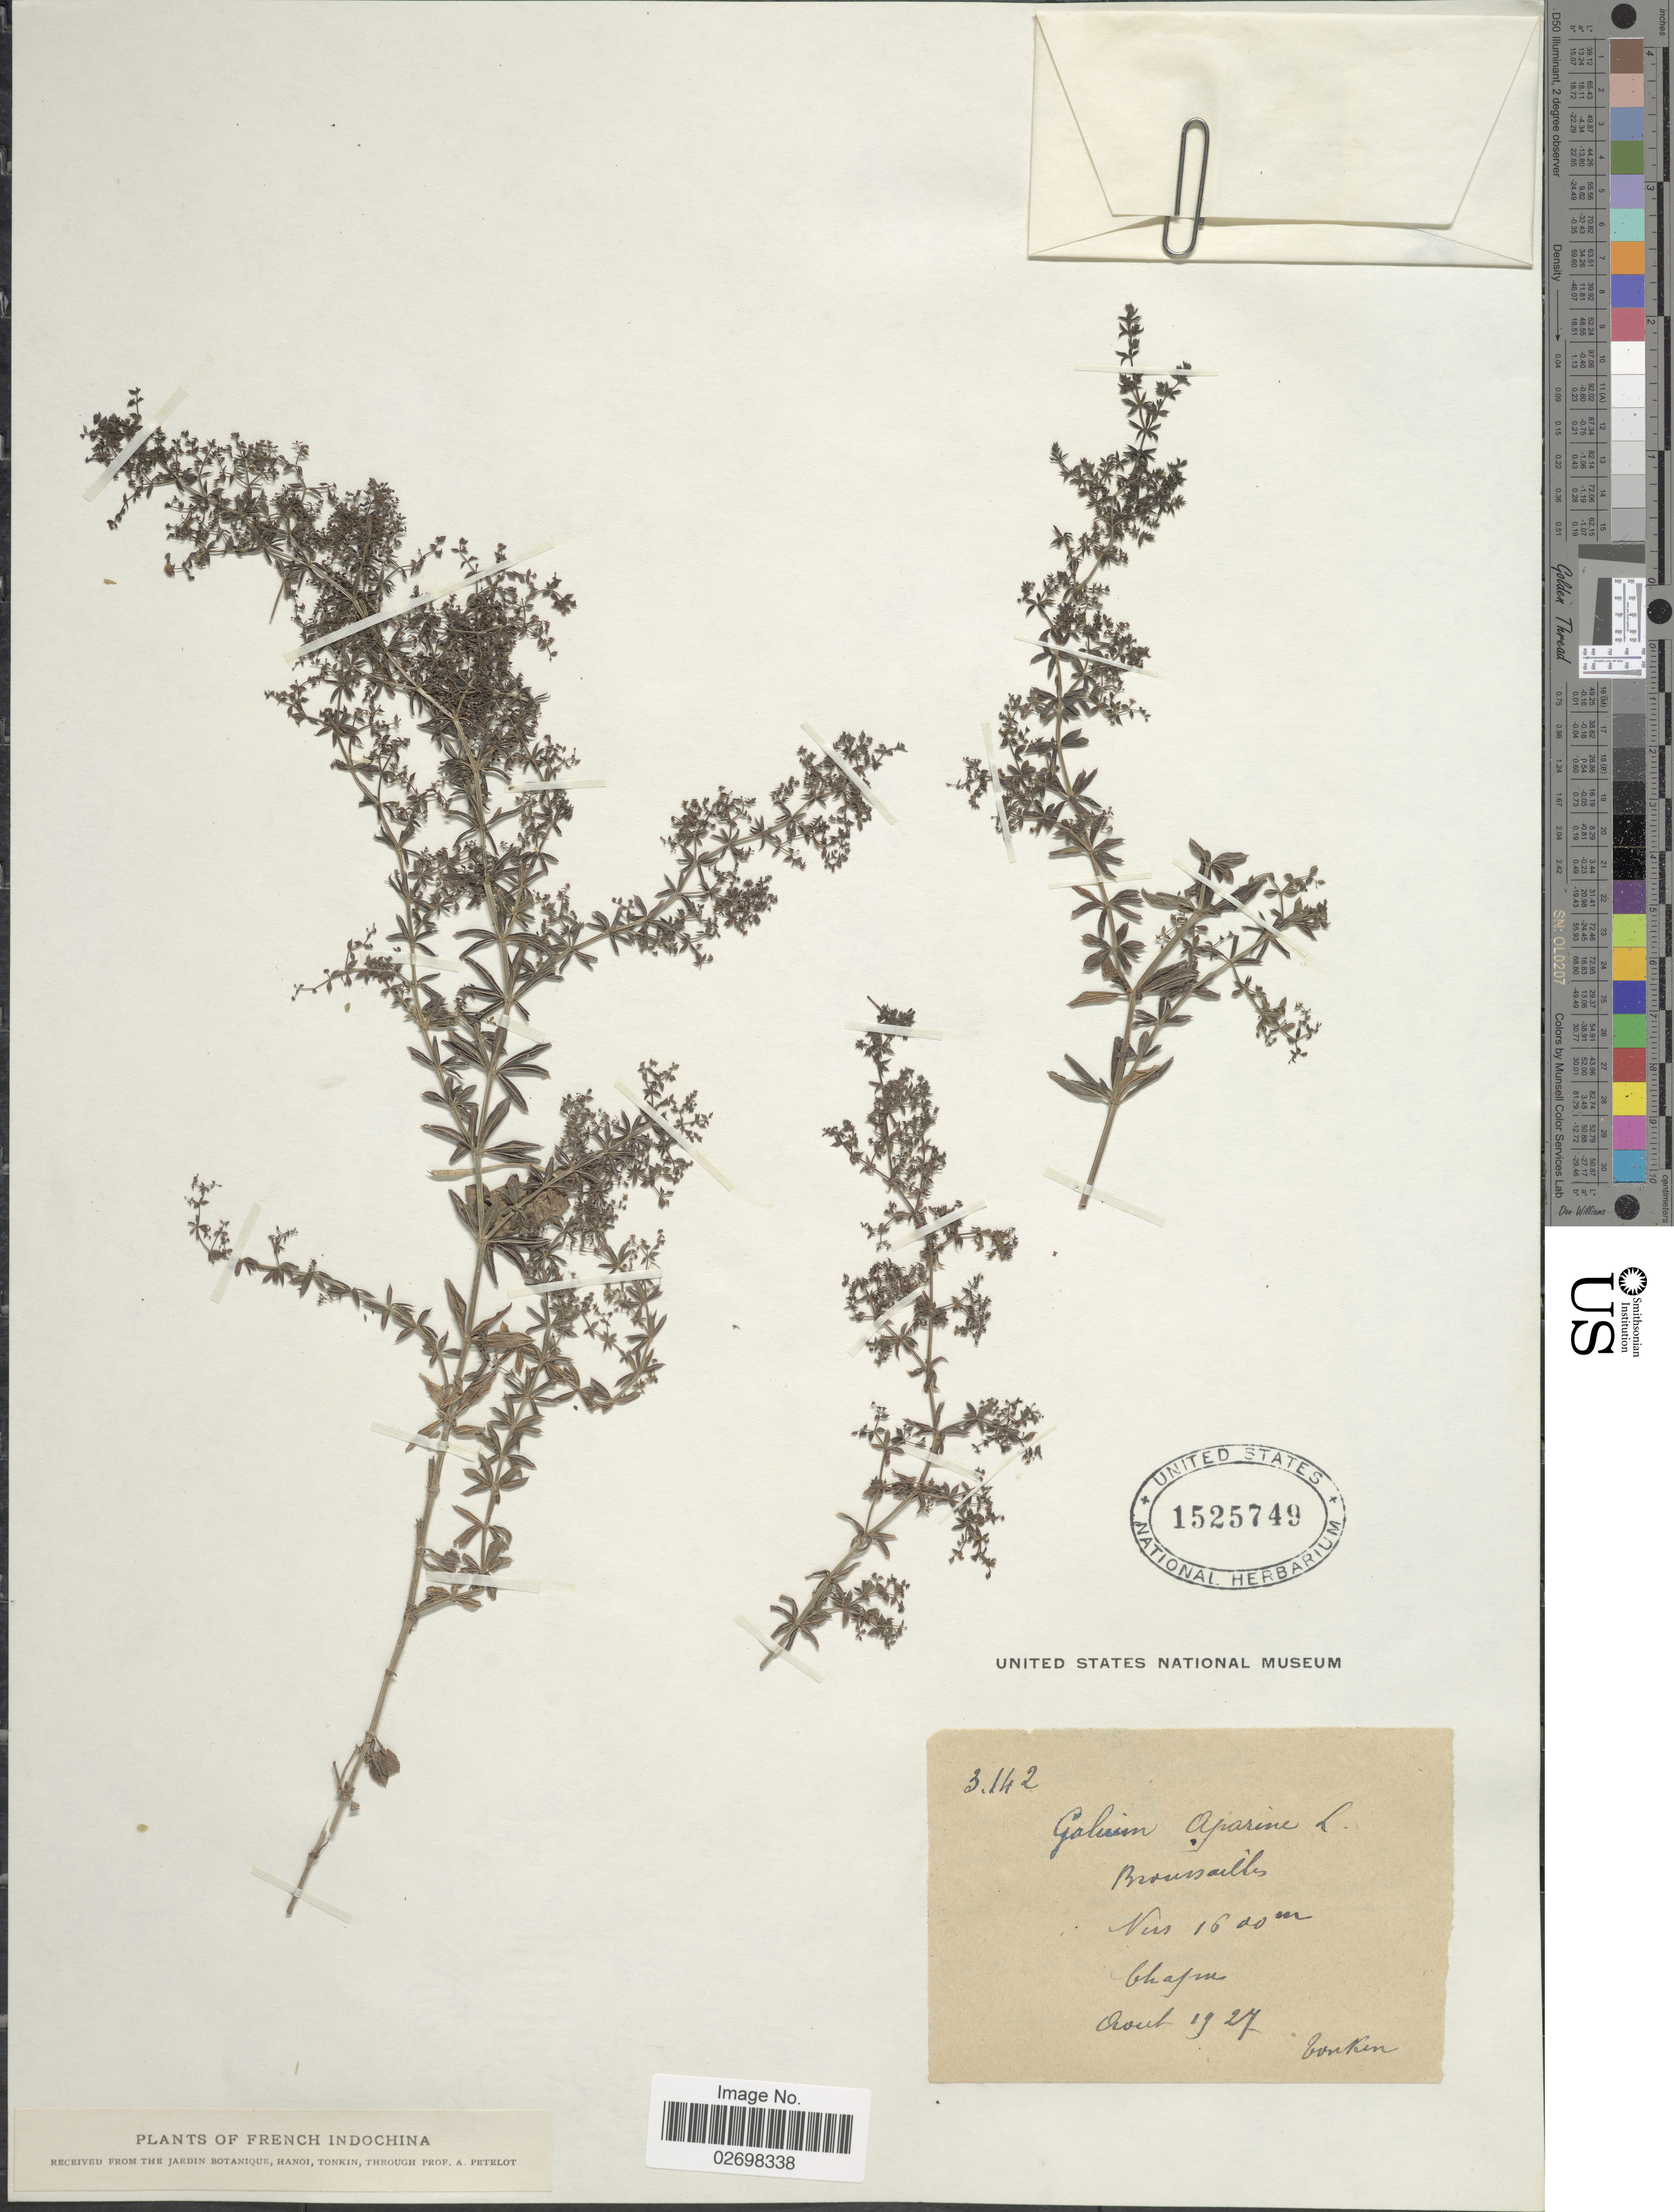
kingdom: Plantae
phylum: Tracheophyta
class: Magnoliopsida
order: Gentianales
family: Rubiaceae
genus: Galium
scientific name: Galium aparine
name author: L.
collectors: Ex herb. Jardin Botanique, Hanoi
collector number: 3142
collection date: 1927-08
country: Vietnam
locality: French Indochina, Broussailles, Chapu. Tonkin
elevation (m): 1600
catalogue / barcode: US 1525749